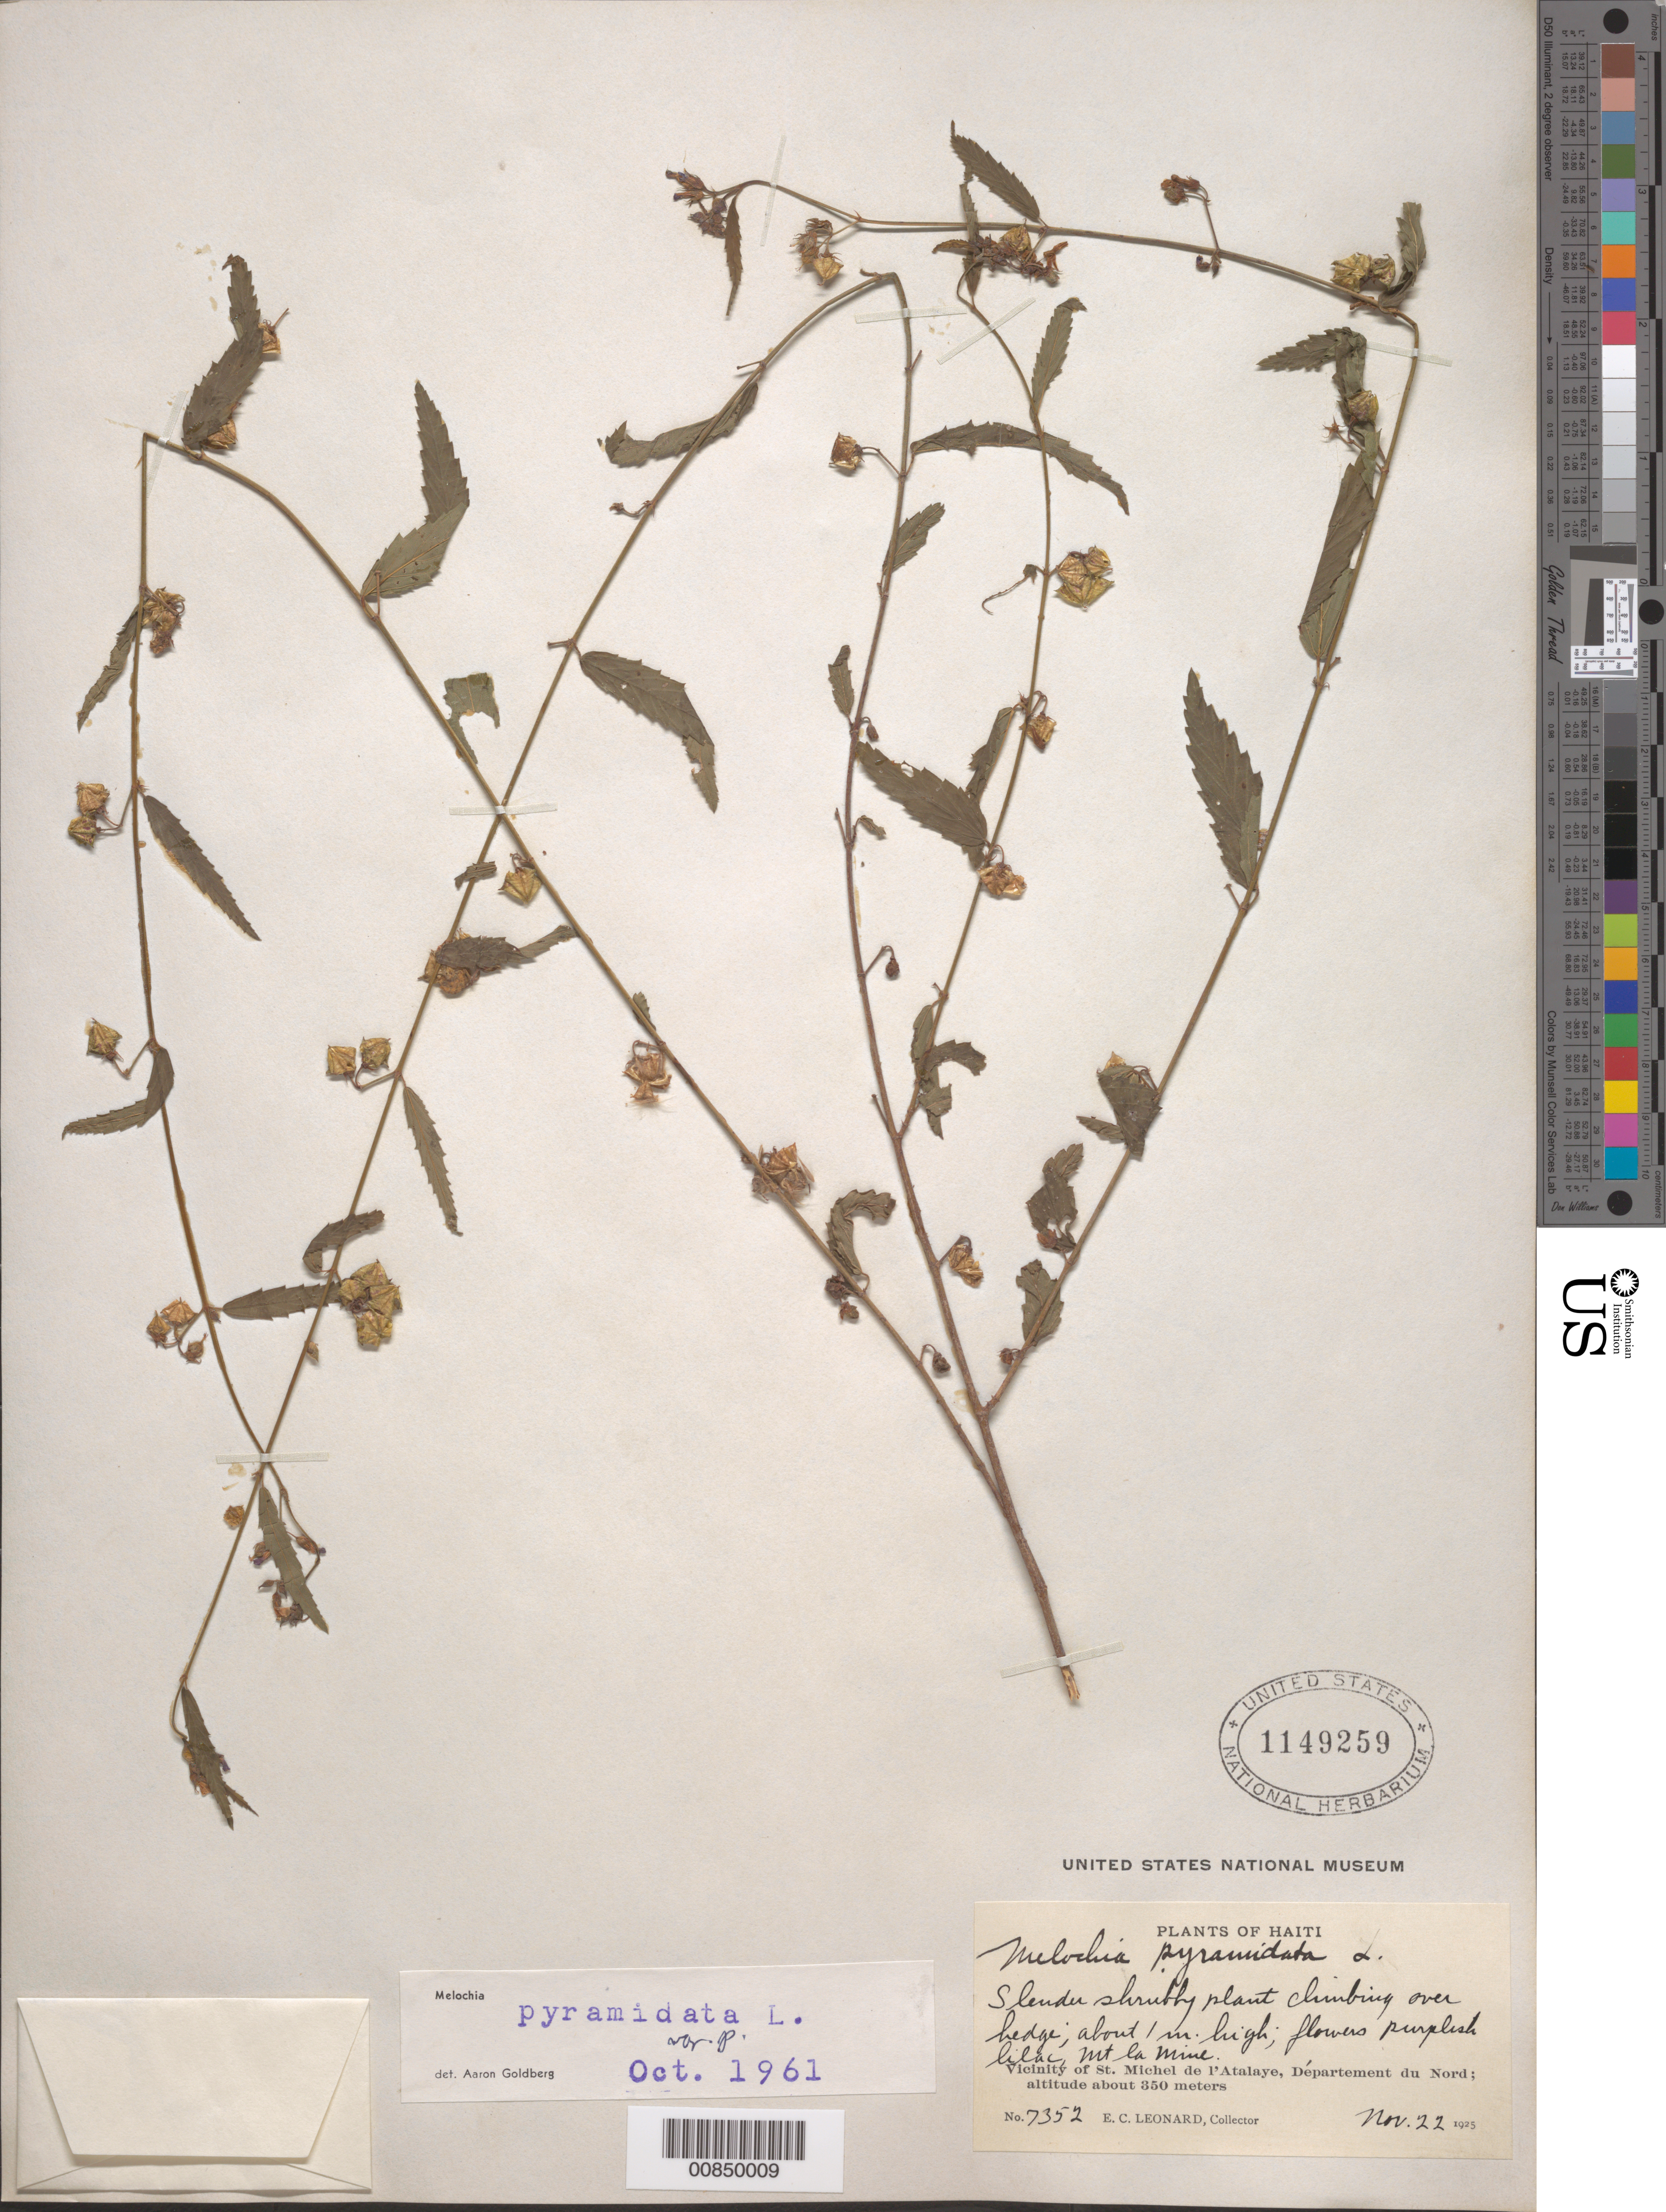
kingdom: Plantae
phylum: Tracheophyta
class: Magnoliopsida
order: Malvales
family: Malvaceae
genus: Melochia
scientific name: Melochia pyramidata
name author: L.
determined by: Goldberg, Aaron, (US), NMNH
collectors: E. C. Leonard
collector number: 7352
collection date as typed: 22 Nov 1925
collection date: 1925-11-22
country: Haiti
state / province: Artibonite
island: Hispaniola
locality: Vicinity of St. Michel de l'Atalaye, Mt. la Mine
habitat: Climbing over hedge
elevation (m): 350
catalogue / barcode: US 1149259